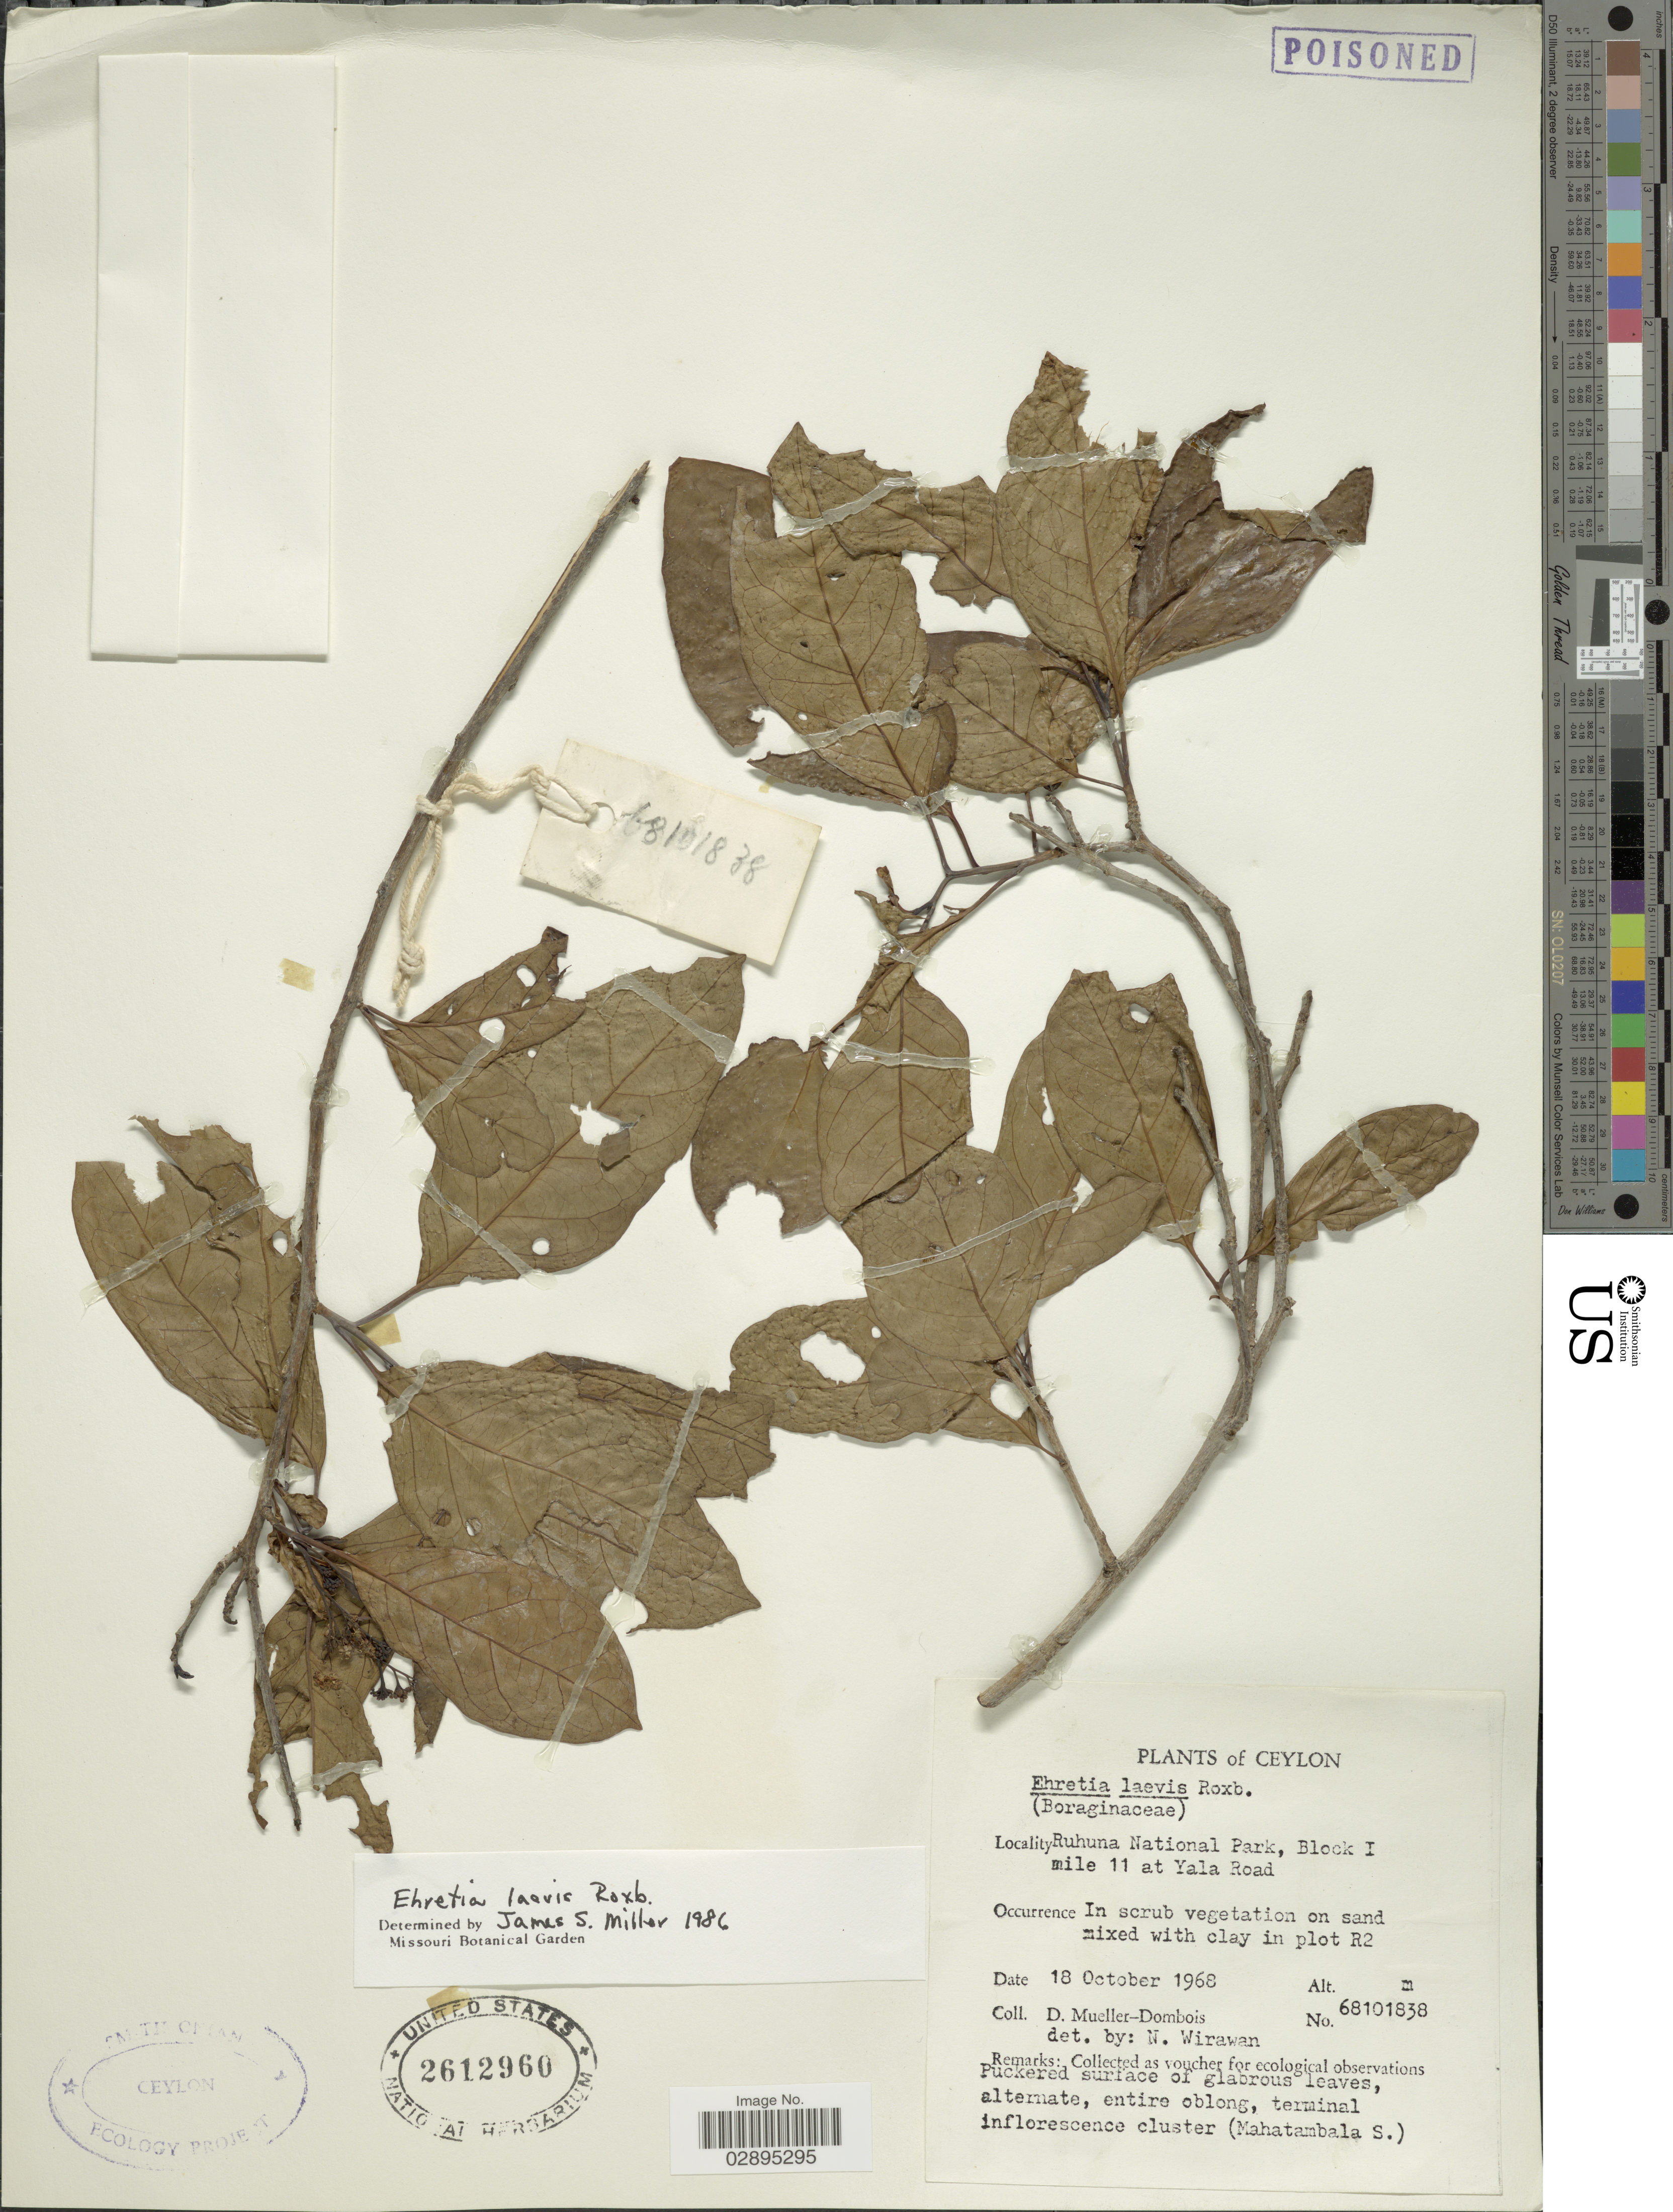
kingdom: Plantae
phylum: Tracheophyta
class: Magnoliopsida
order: Boraginales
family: Ehretiaceae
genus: Ehretia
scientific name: Ehretia laevis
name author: Roxb.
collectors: D. Mueller-Dombois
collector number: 68101838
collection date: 1968-10-18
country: Sri Lanka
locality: Ceylon. Ruhuna National Park, Block I mile 11 at Yala Road. In plot R2.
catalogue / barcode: US 2612960